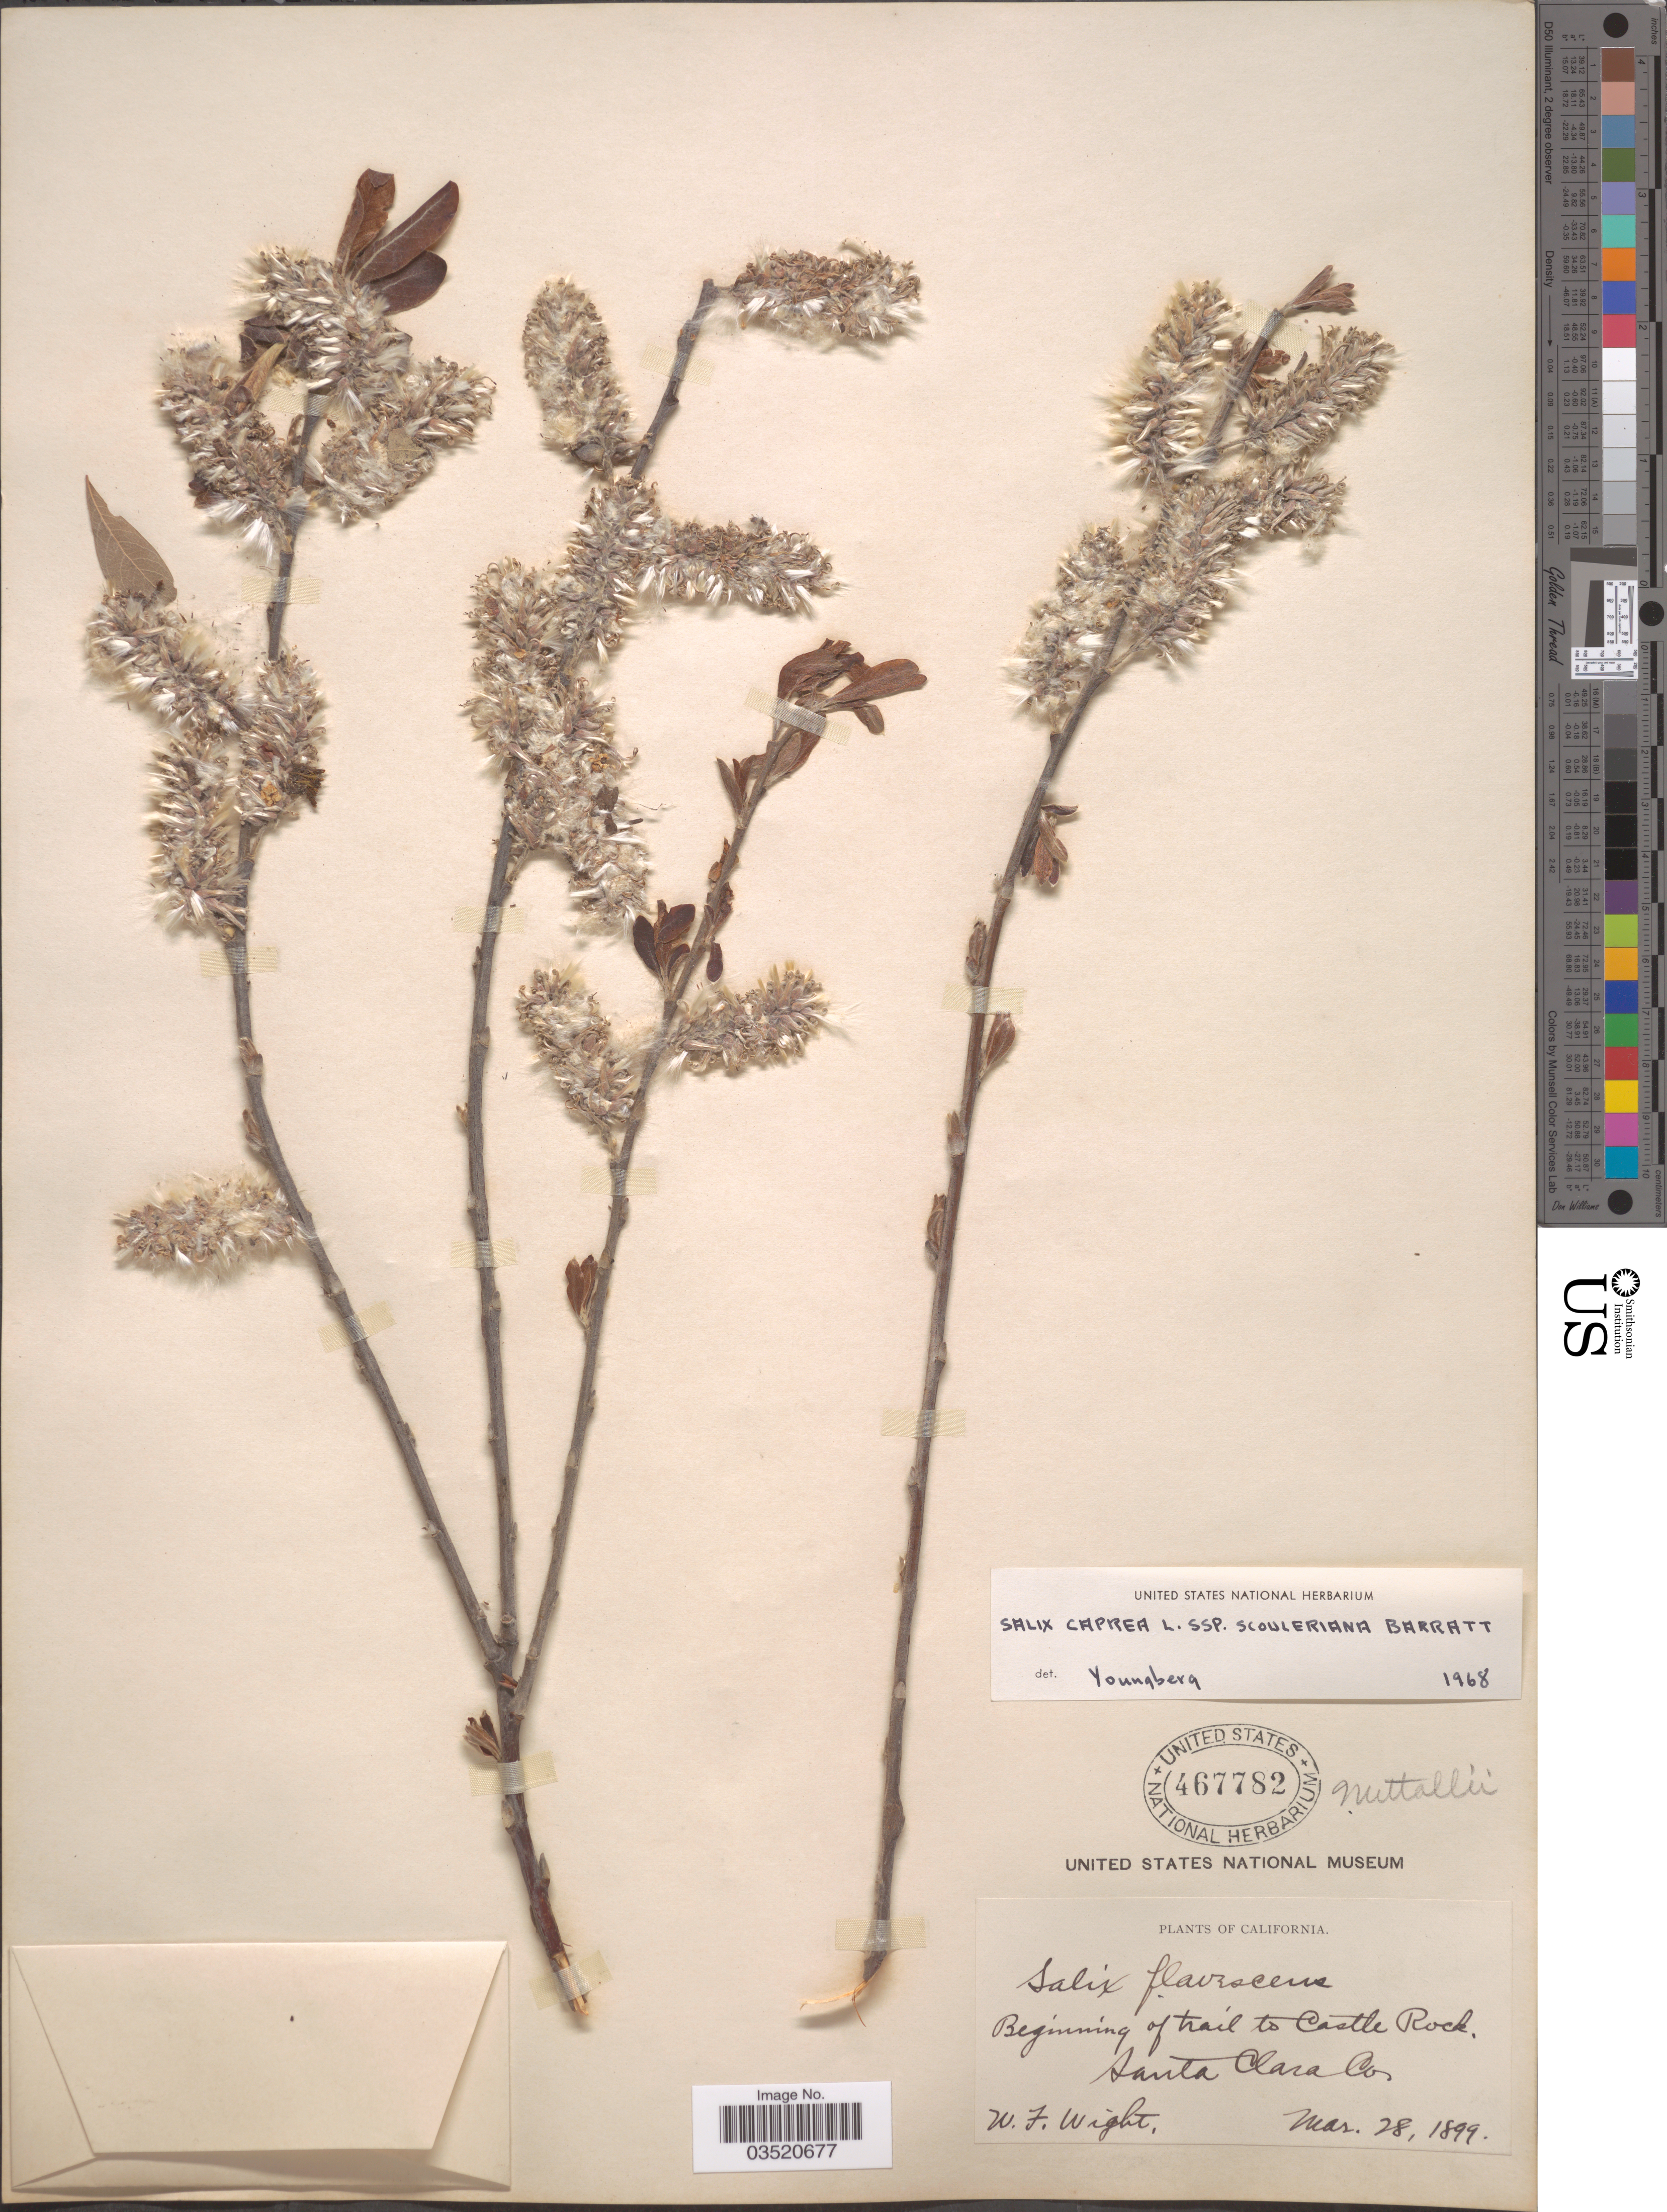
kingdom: Plantae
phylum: Tracheophyta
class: Magnoliopsida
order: Malpighiales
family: Salicaceae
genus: Salix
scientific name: Salix scouleriana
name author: Barratt ex Hook.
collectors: W. F. Wright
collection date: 1899-03-28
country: United States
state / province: California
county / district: Santa Clara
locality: Beginning of trail to Castle Rock. Santa Clara Co.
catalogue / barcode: US 467782